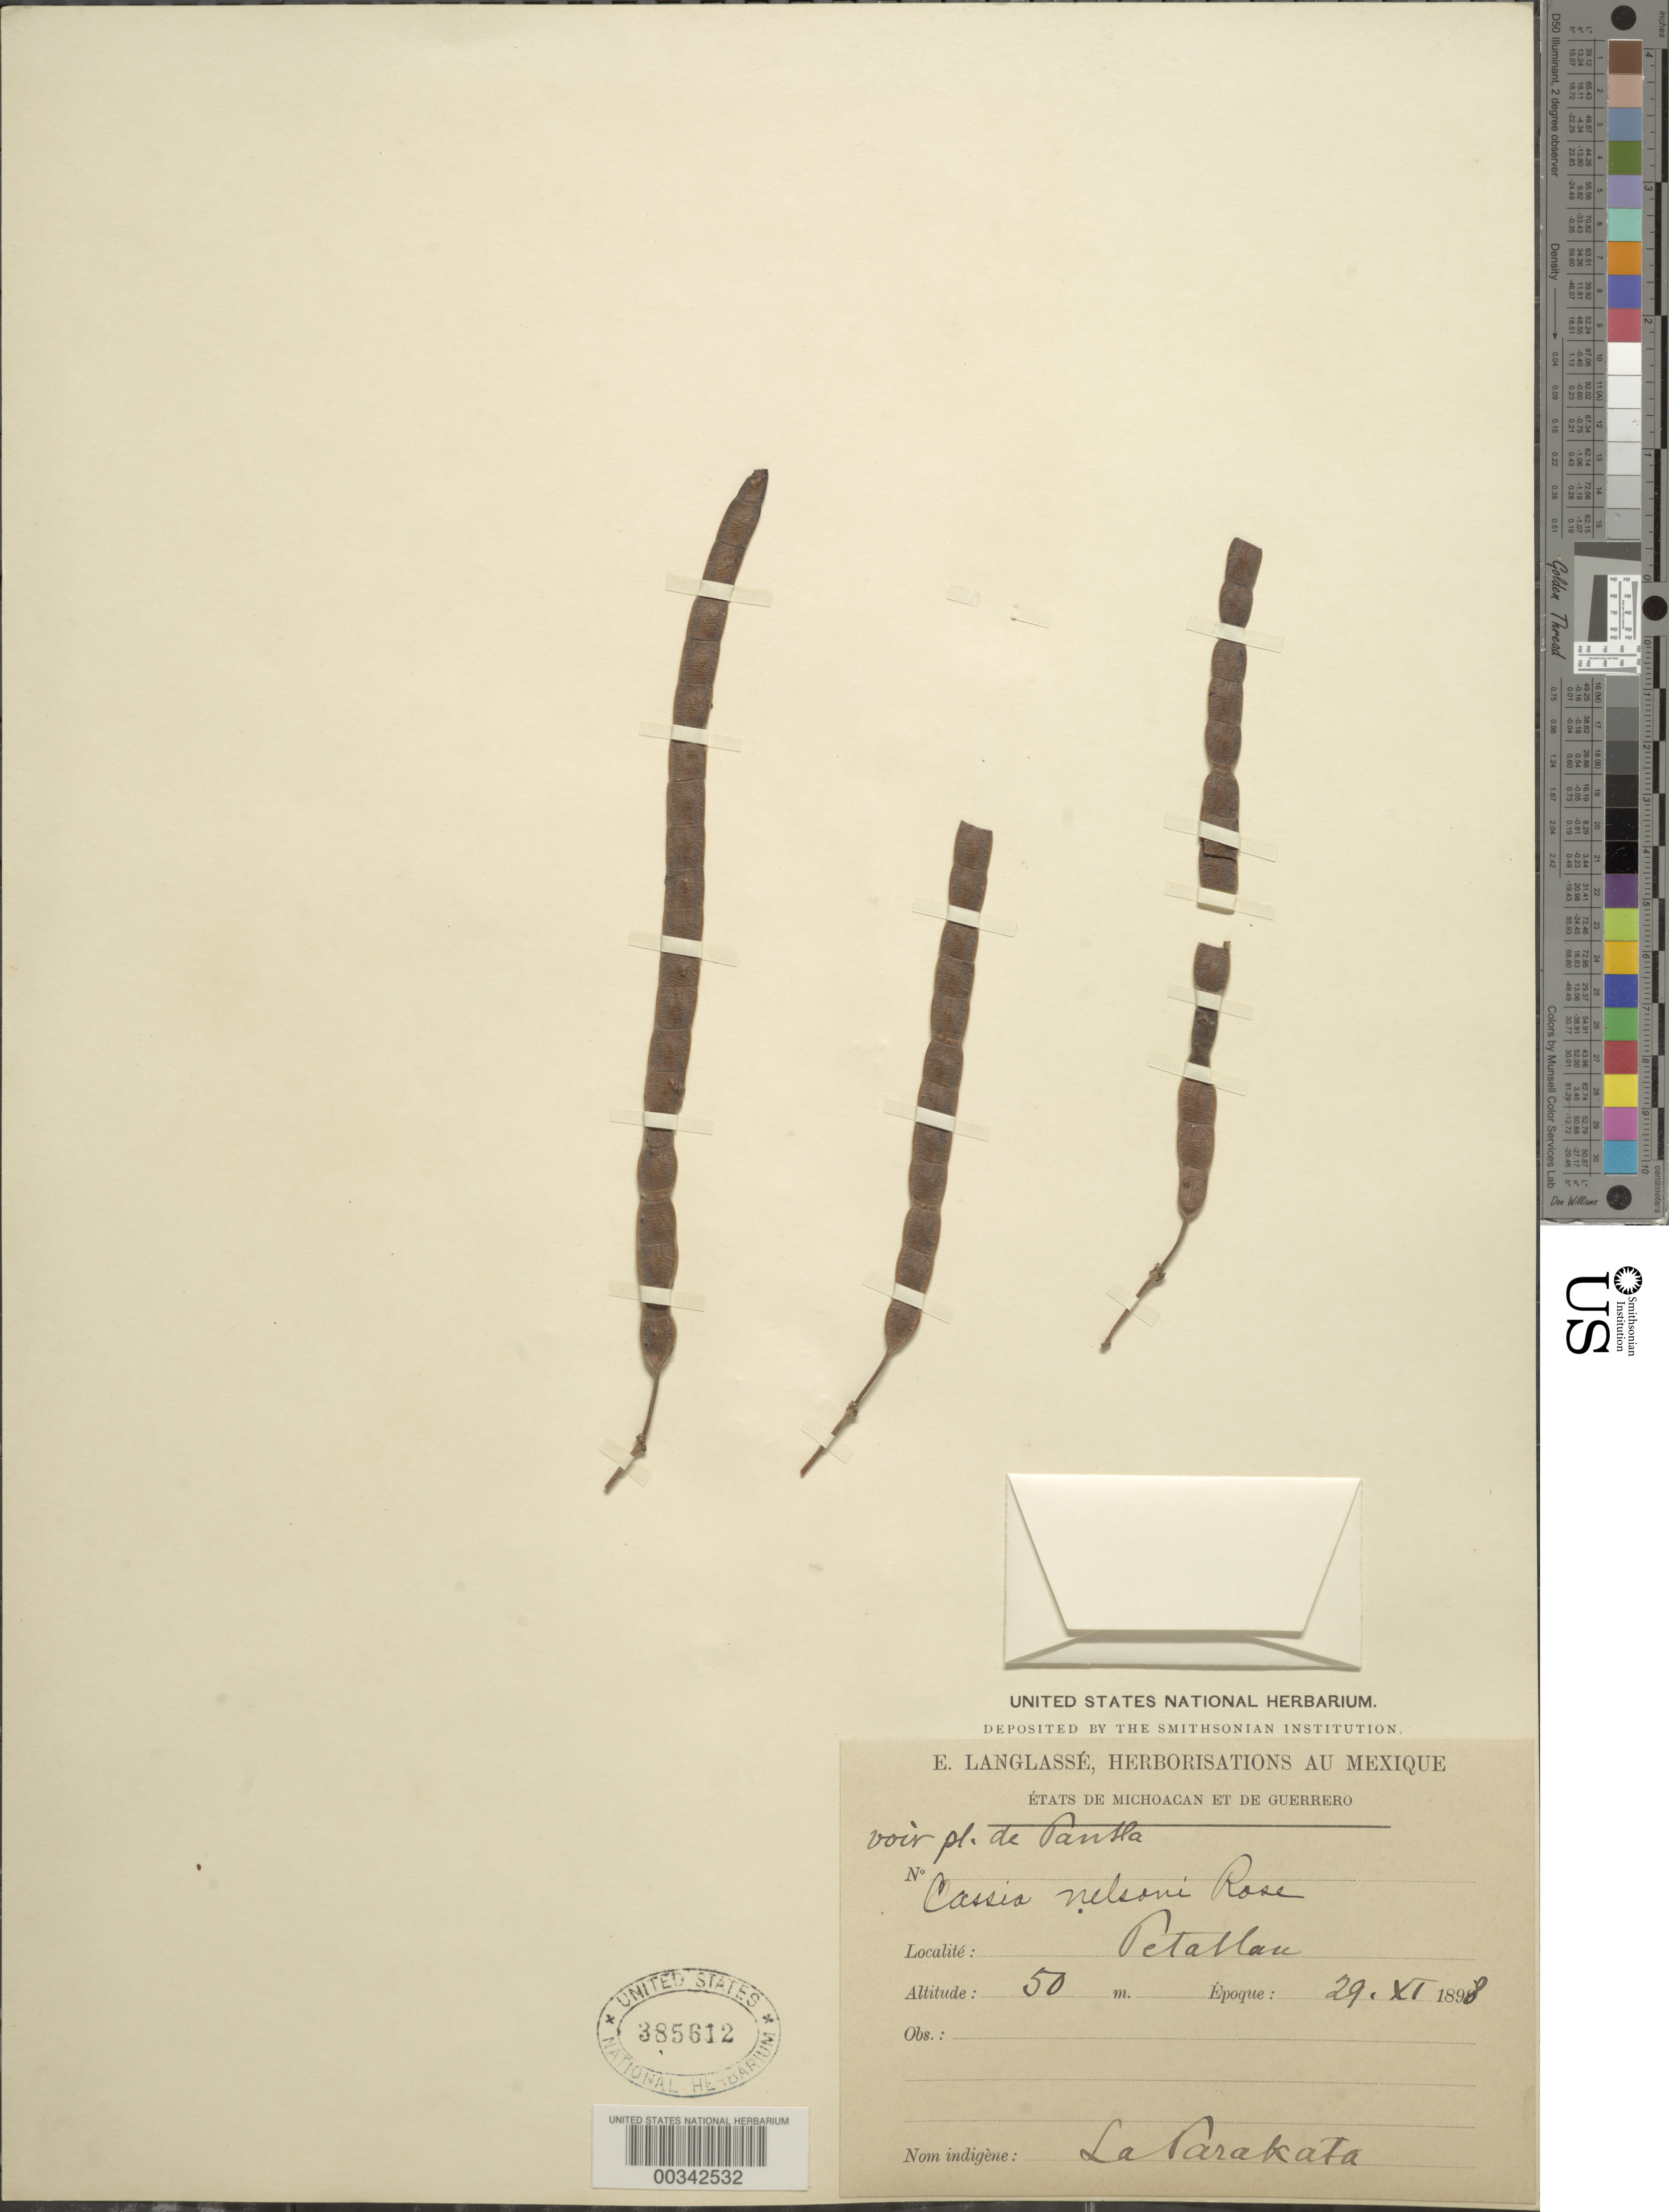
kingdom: Plantae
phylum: Tracheophyta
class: Magnoliopsida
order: Fabales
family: Fabaceae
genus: Senna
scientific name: Senna skinneri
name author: (Benth.) H.S. Irwin & Barneby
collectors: E. Langlassé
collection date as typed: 29 Nov 1898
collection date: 1898-11-29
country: Mexico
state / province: Guerrero / Michoacán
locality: Petatlau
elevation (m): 50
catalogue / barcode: US 385612